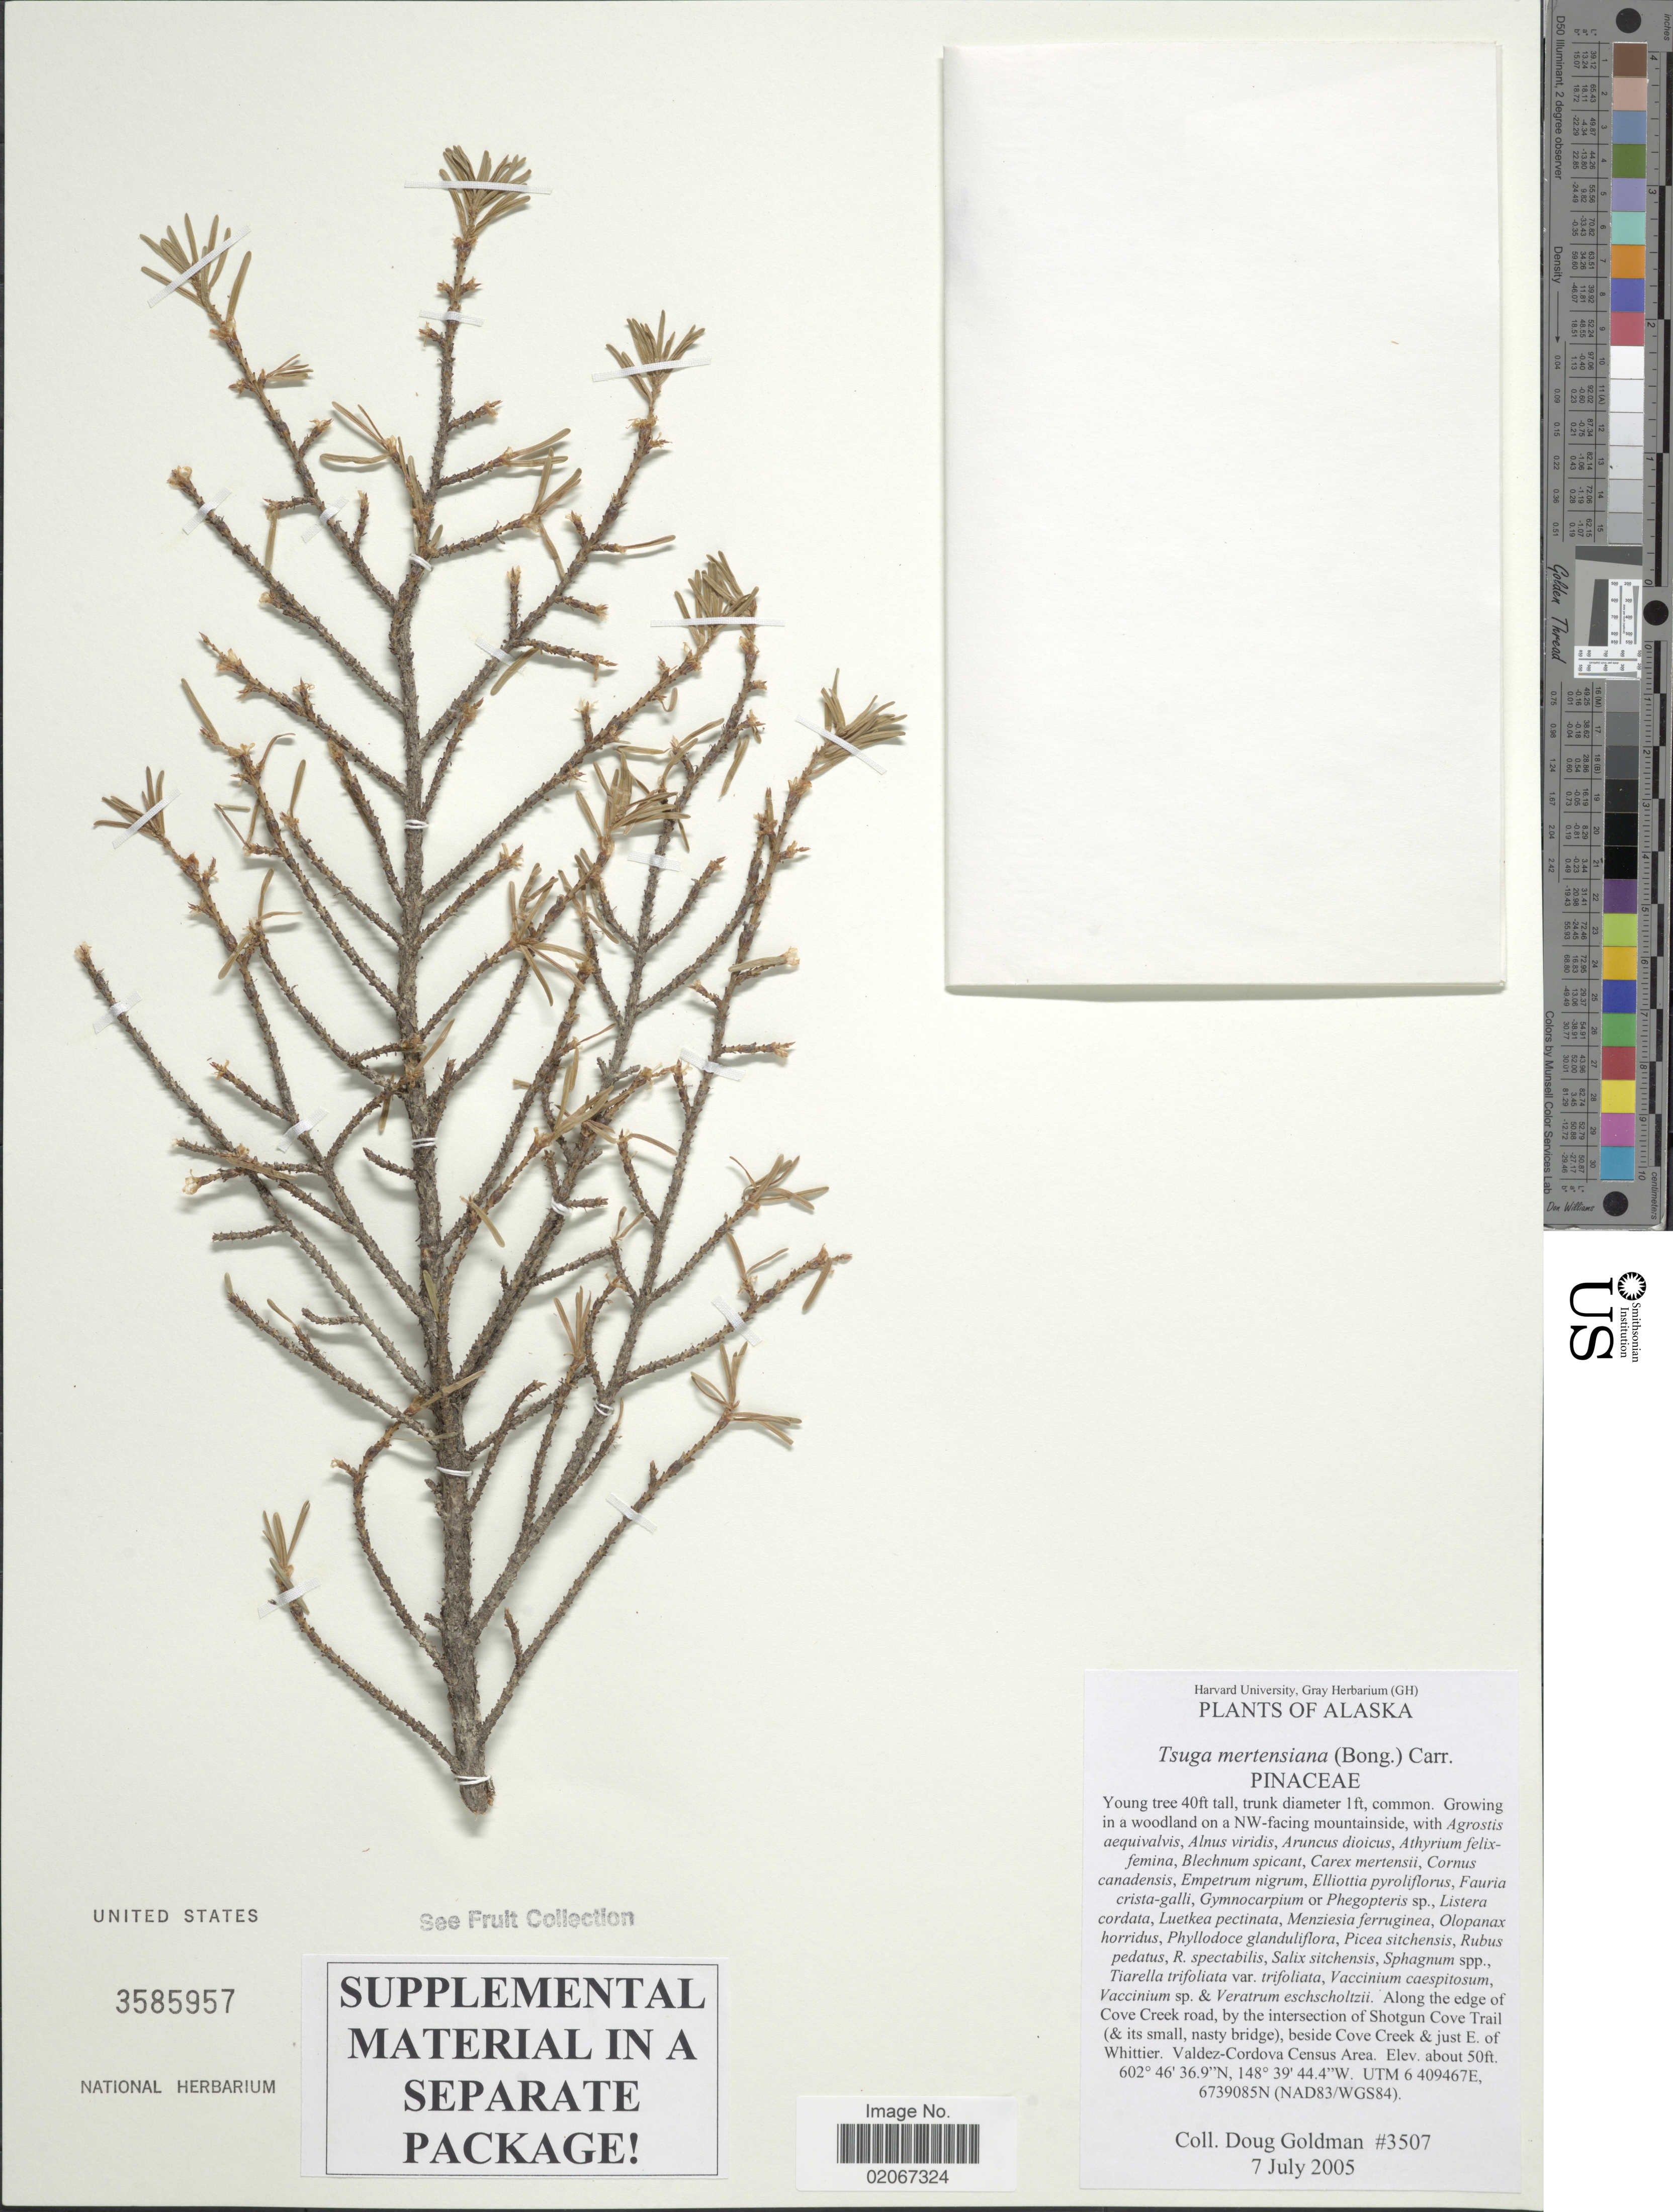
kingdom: Plantae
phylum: Tracheophyta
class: Pinopsida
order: Pinales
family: Pinaceae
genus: Tsuga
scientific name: Tsuga mertensiana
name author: (Bong.) Carrière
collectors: D. Goldman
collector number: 3507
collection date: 2005-07-07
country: United States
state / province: Alaska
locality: Along the edge of Cove Creek road, by the intersection of Shotgun Cove Trail (& its small, nasty bridge), beside Cove Creek & just E. of Whittier. Valdez-Cordova Census Area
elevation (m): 15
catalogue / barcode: US 3585957